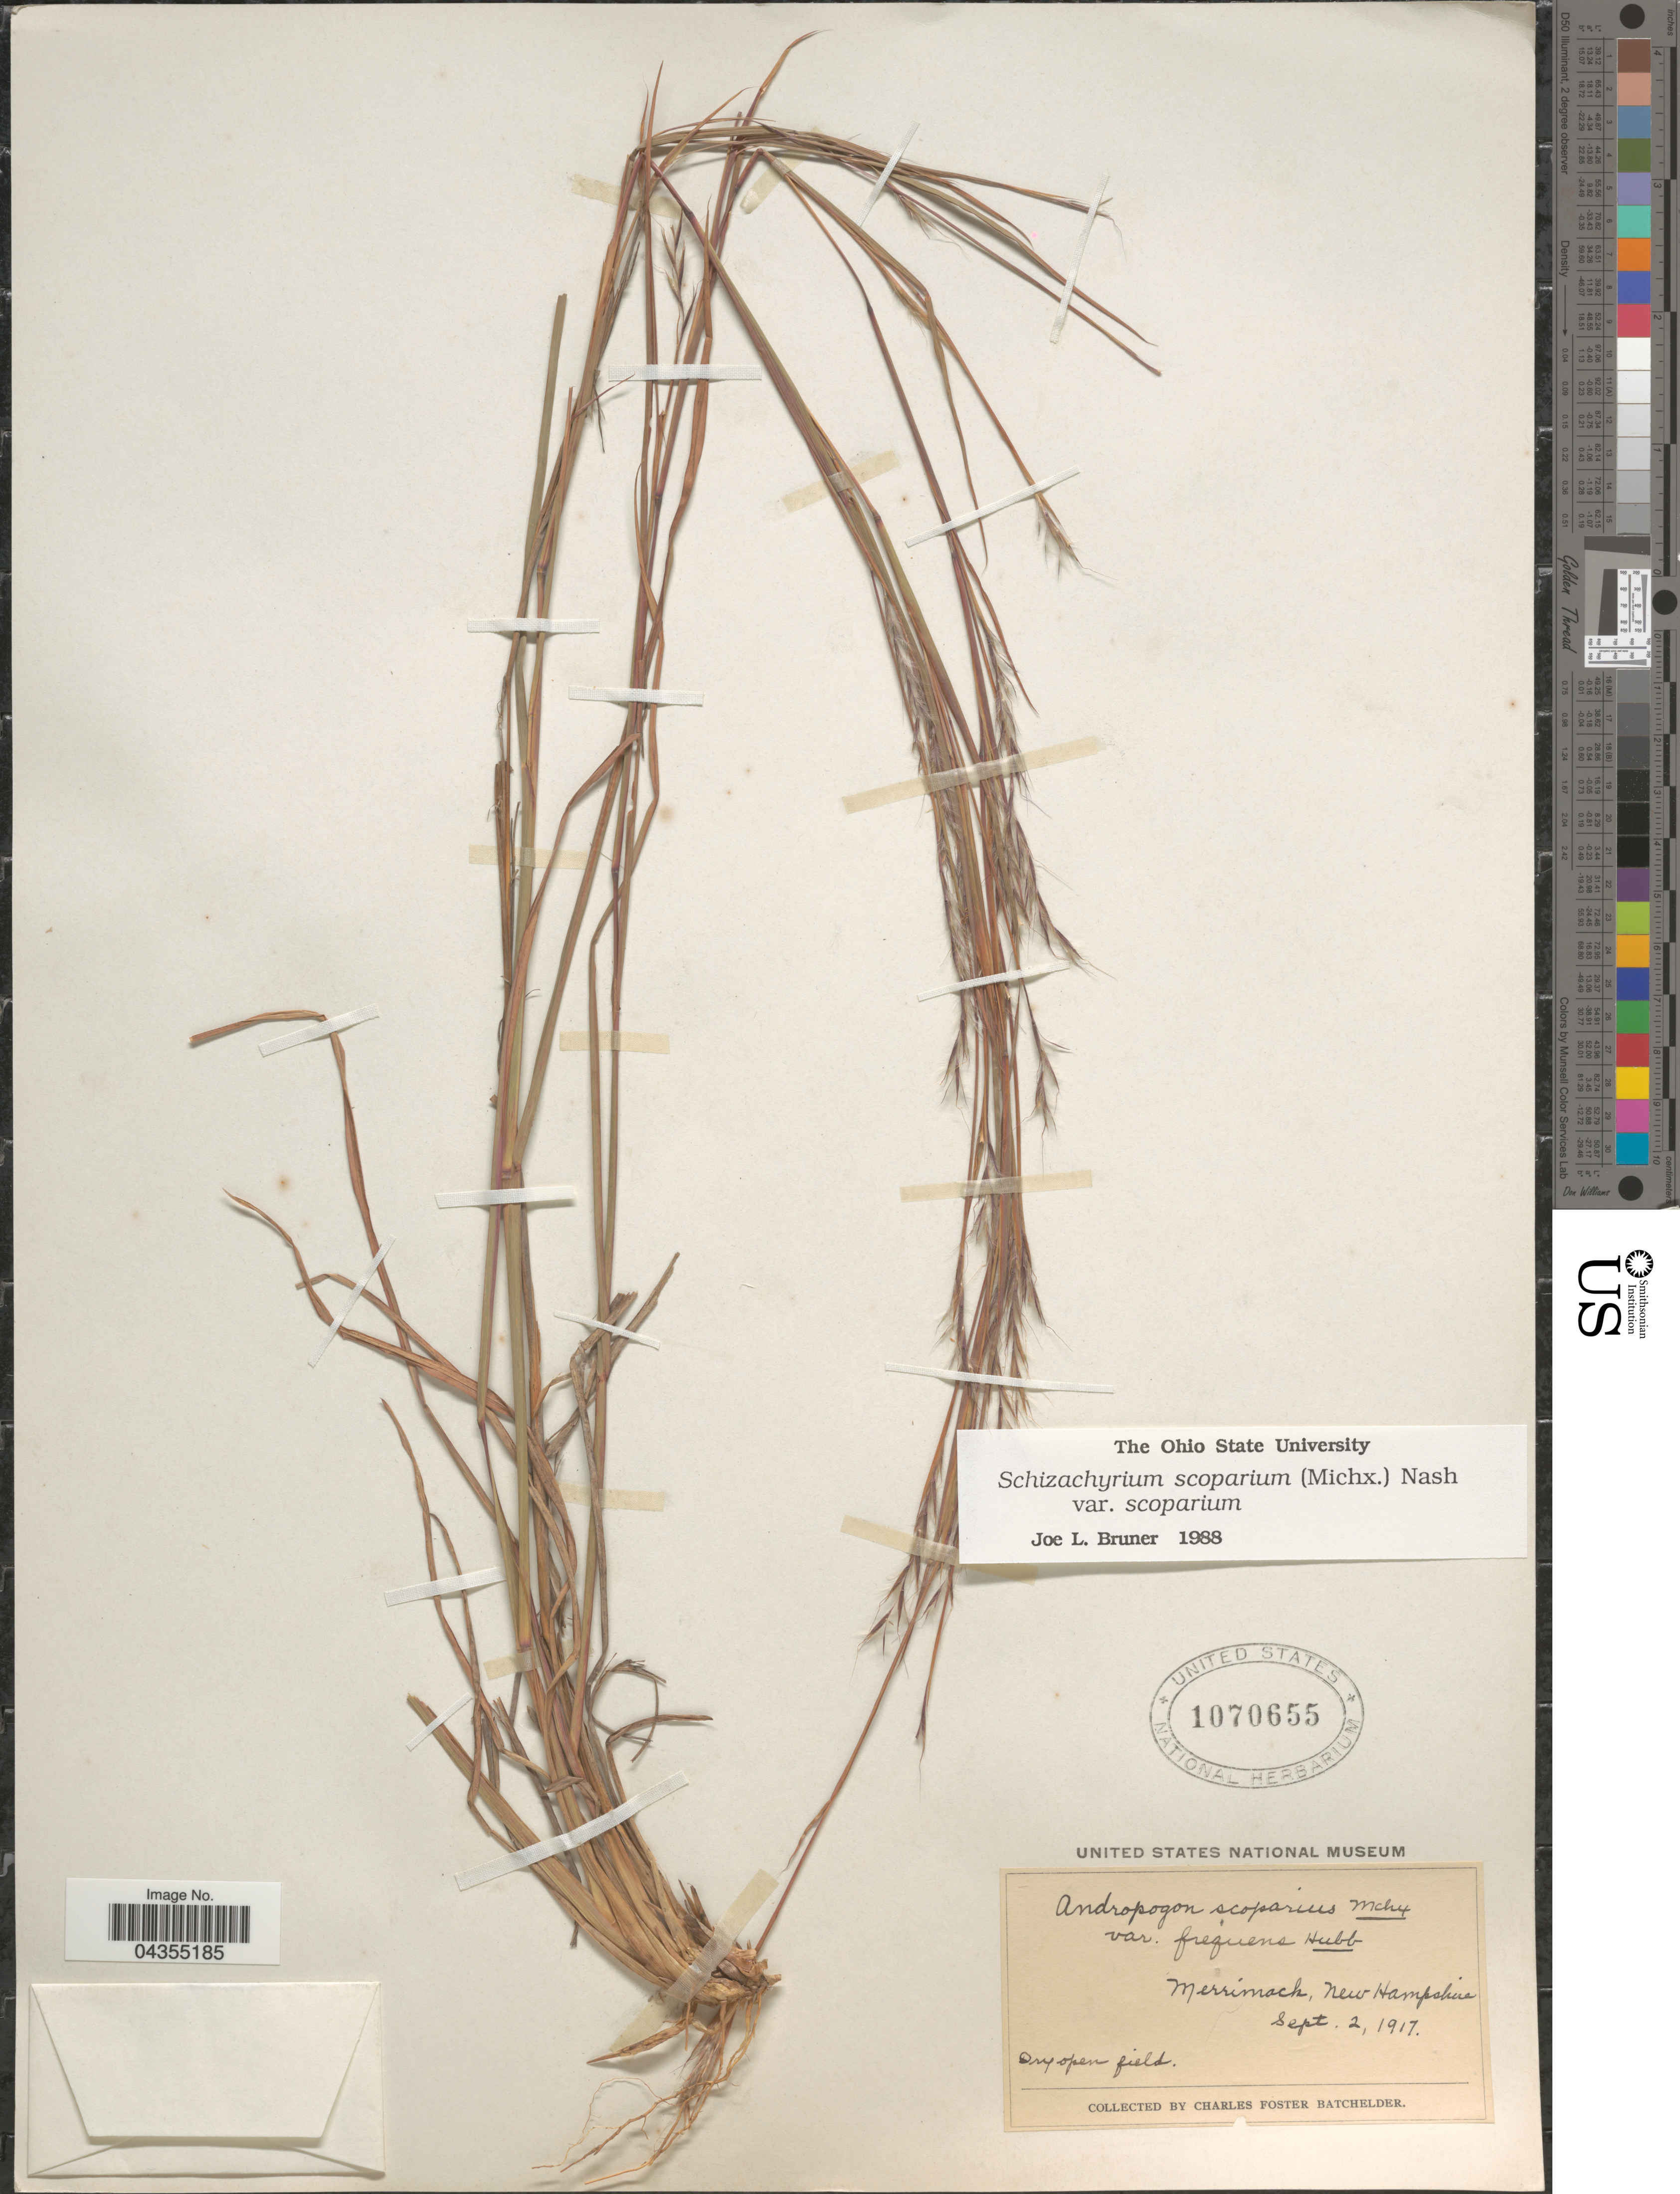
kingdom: Plantae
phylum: Tracheophyta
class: Liliopsida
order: Poales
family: Poaceae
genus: Schizachyrium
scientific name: Schizachyrium scoparium var. scoparium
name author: (Michx.) Nash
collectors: C. Batchelder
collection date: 1917-09-02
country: United States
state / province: New Hampshire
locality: Merrimack.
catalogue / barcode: US 1070655